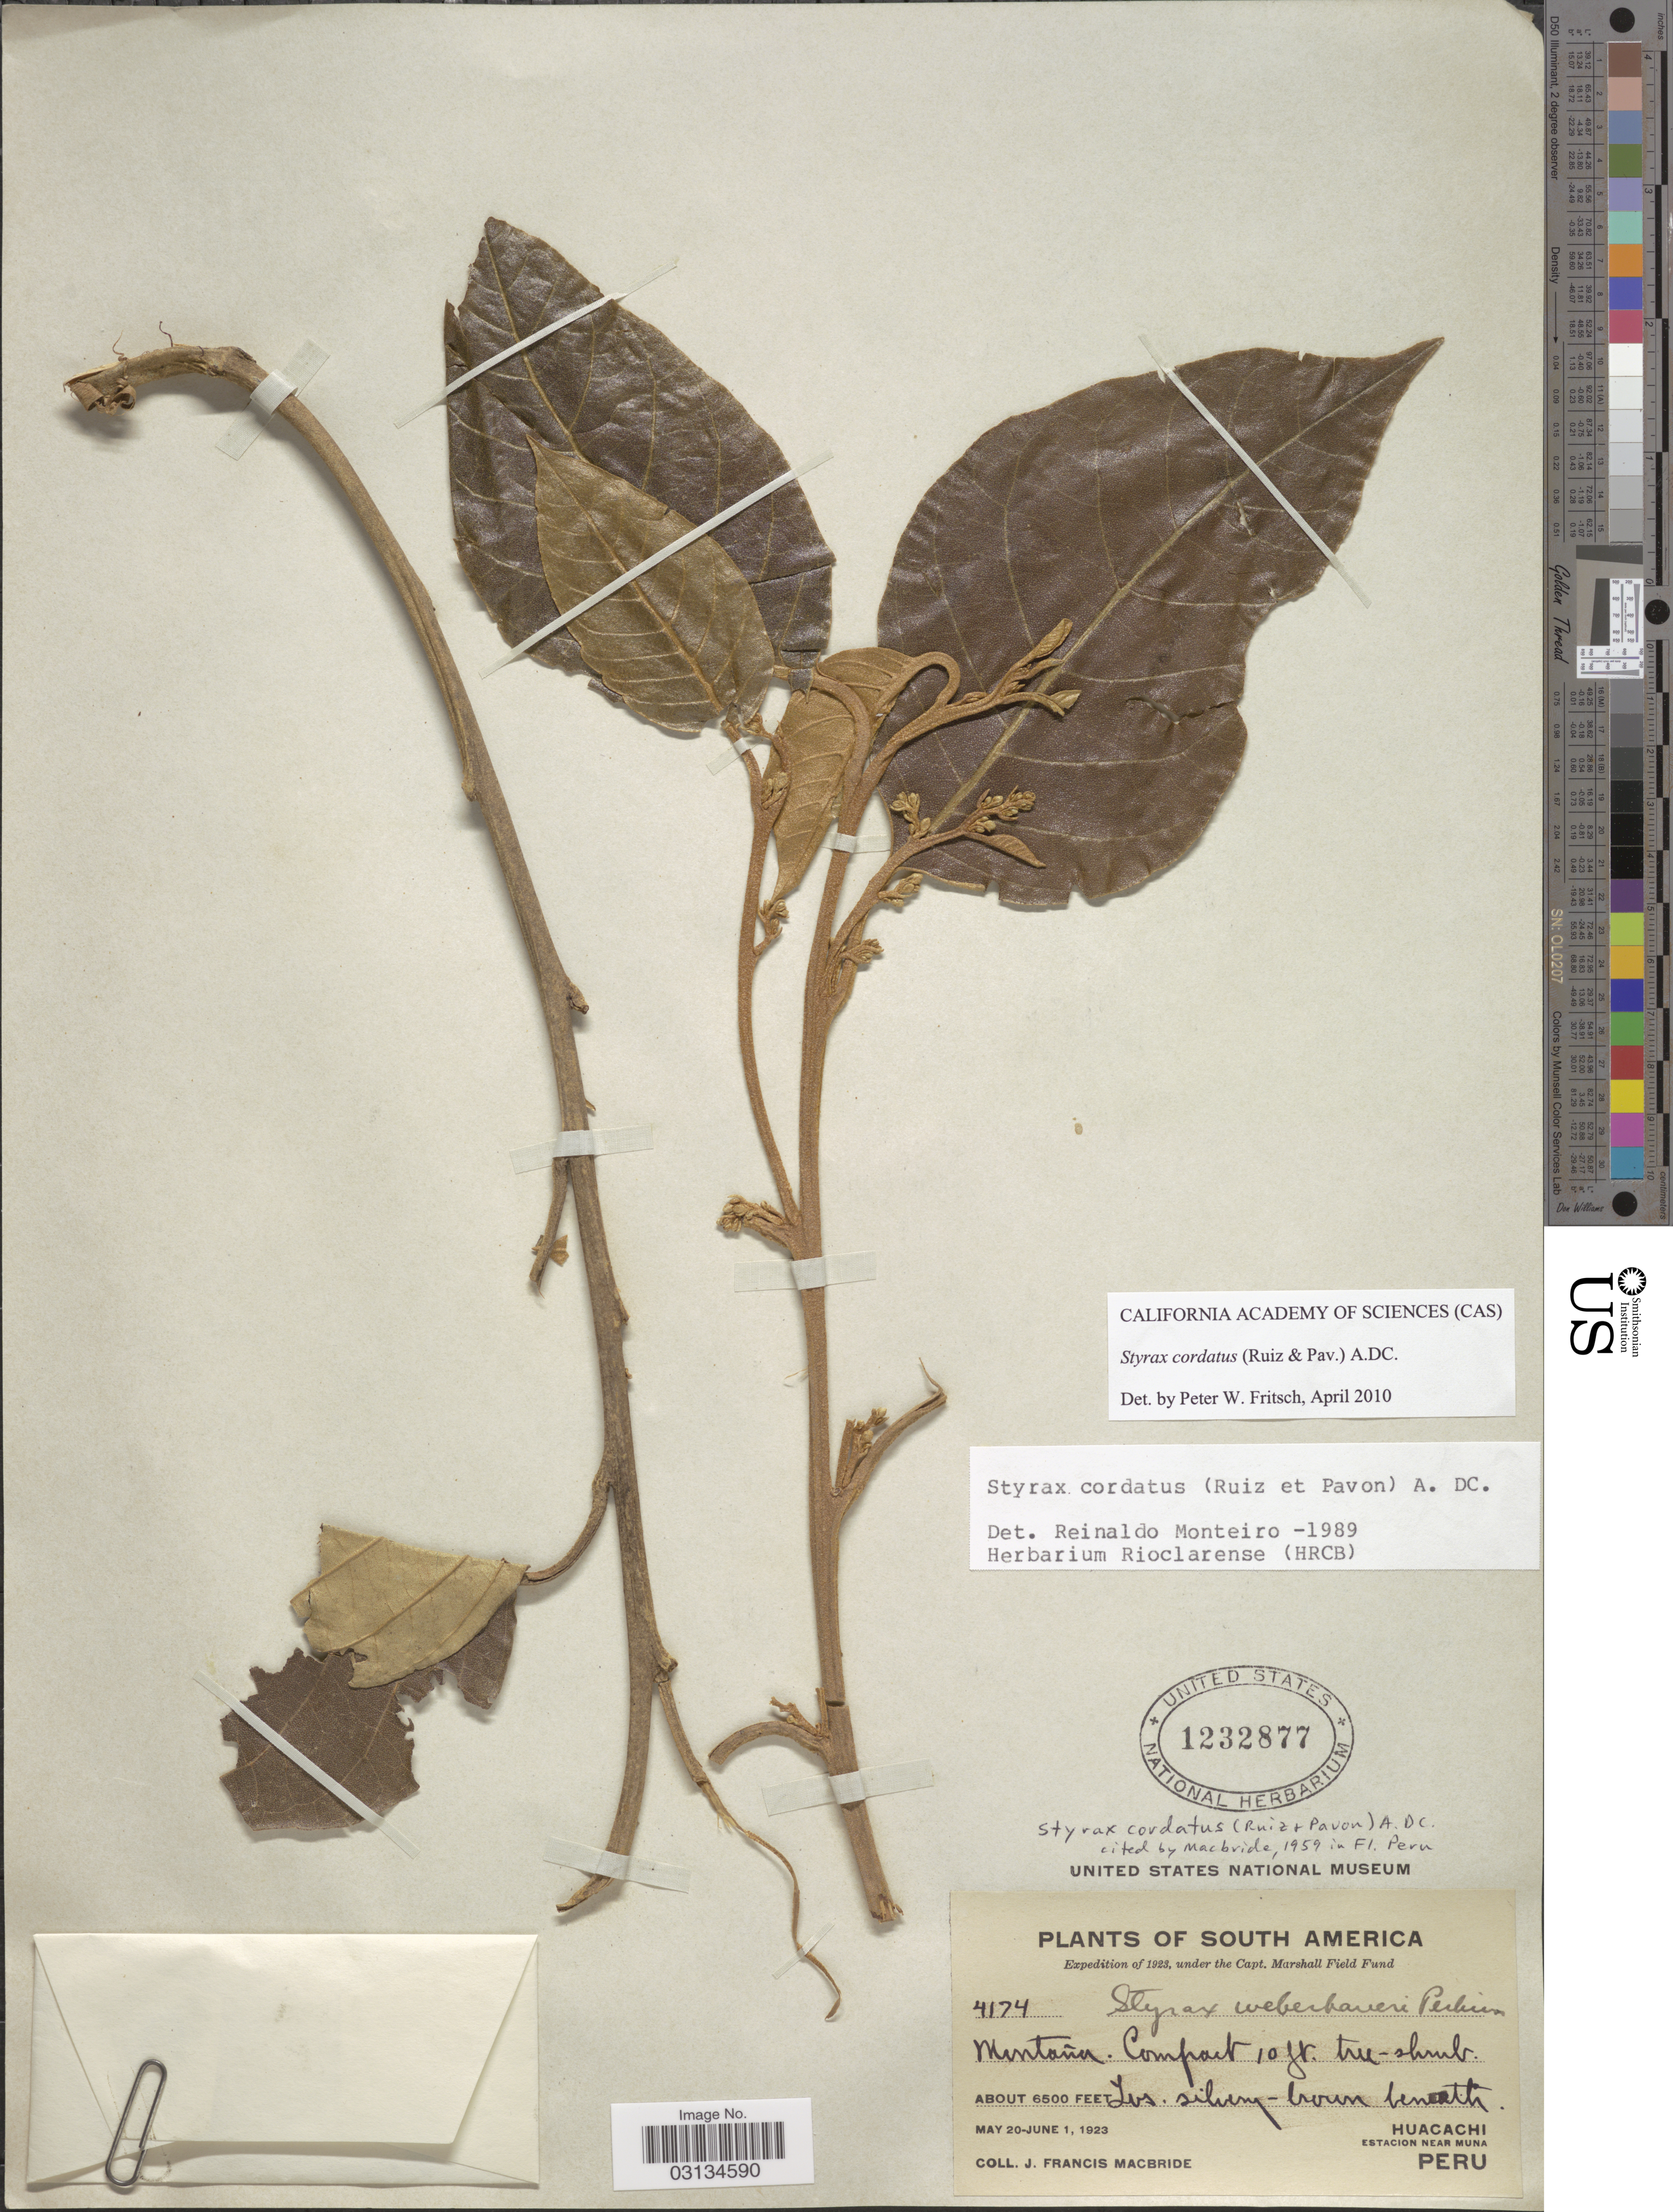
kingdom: Plantae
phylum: Tracheophyta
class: Magnoliopsida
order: Ericales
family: Styracaceae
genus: Styrax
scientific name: Styrax cordatus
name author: (Ruiz & Pav.) A. DC.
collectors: J. F. Macbride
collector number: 4174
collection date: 1923-05-20/1923-06-01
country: Peru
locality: Huacachi. Estacion near Muna.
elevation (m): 1981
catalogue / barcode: US 1232877